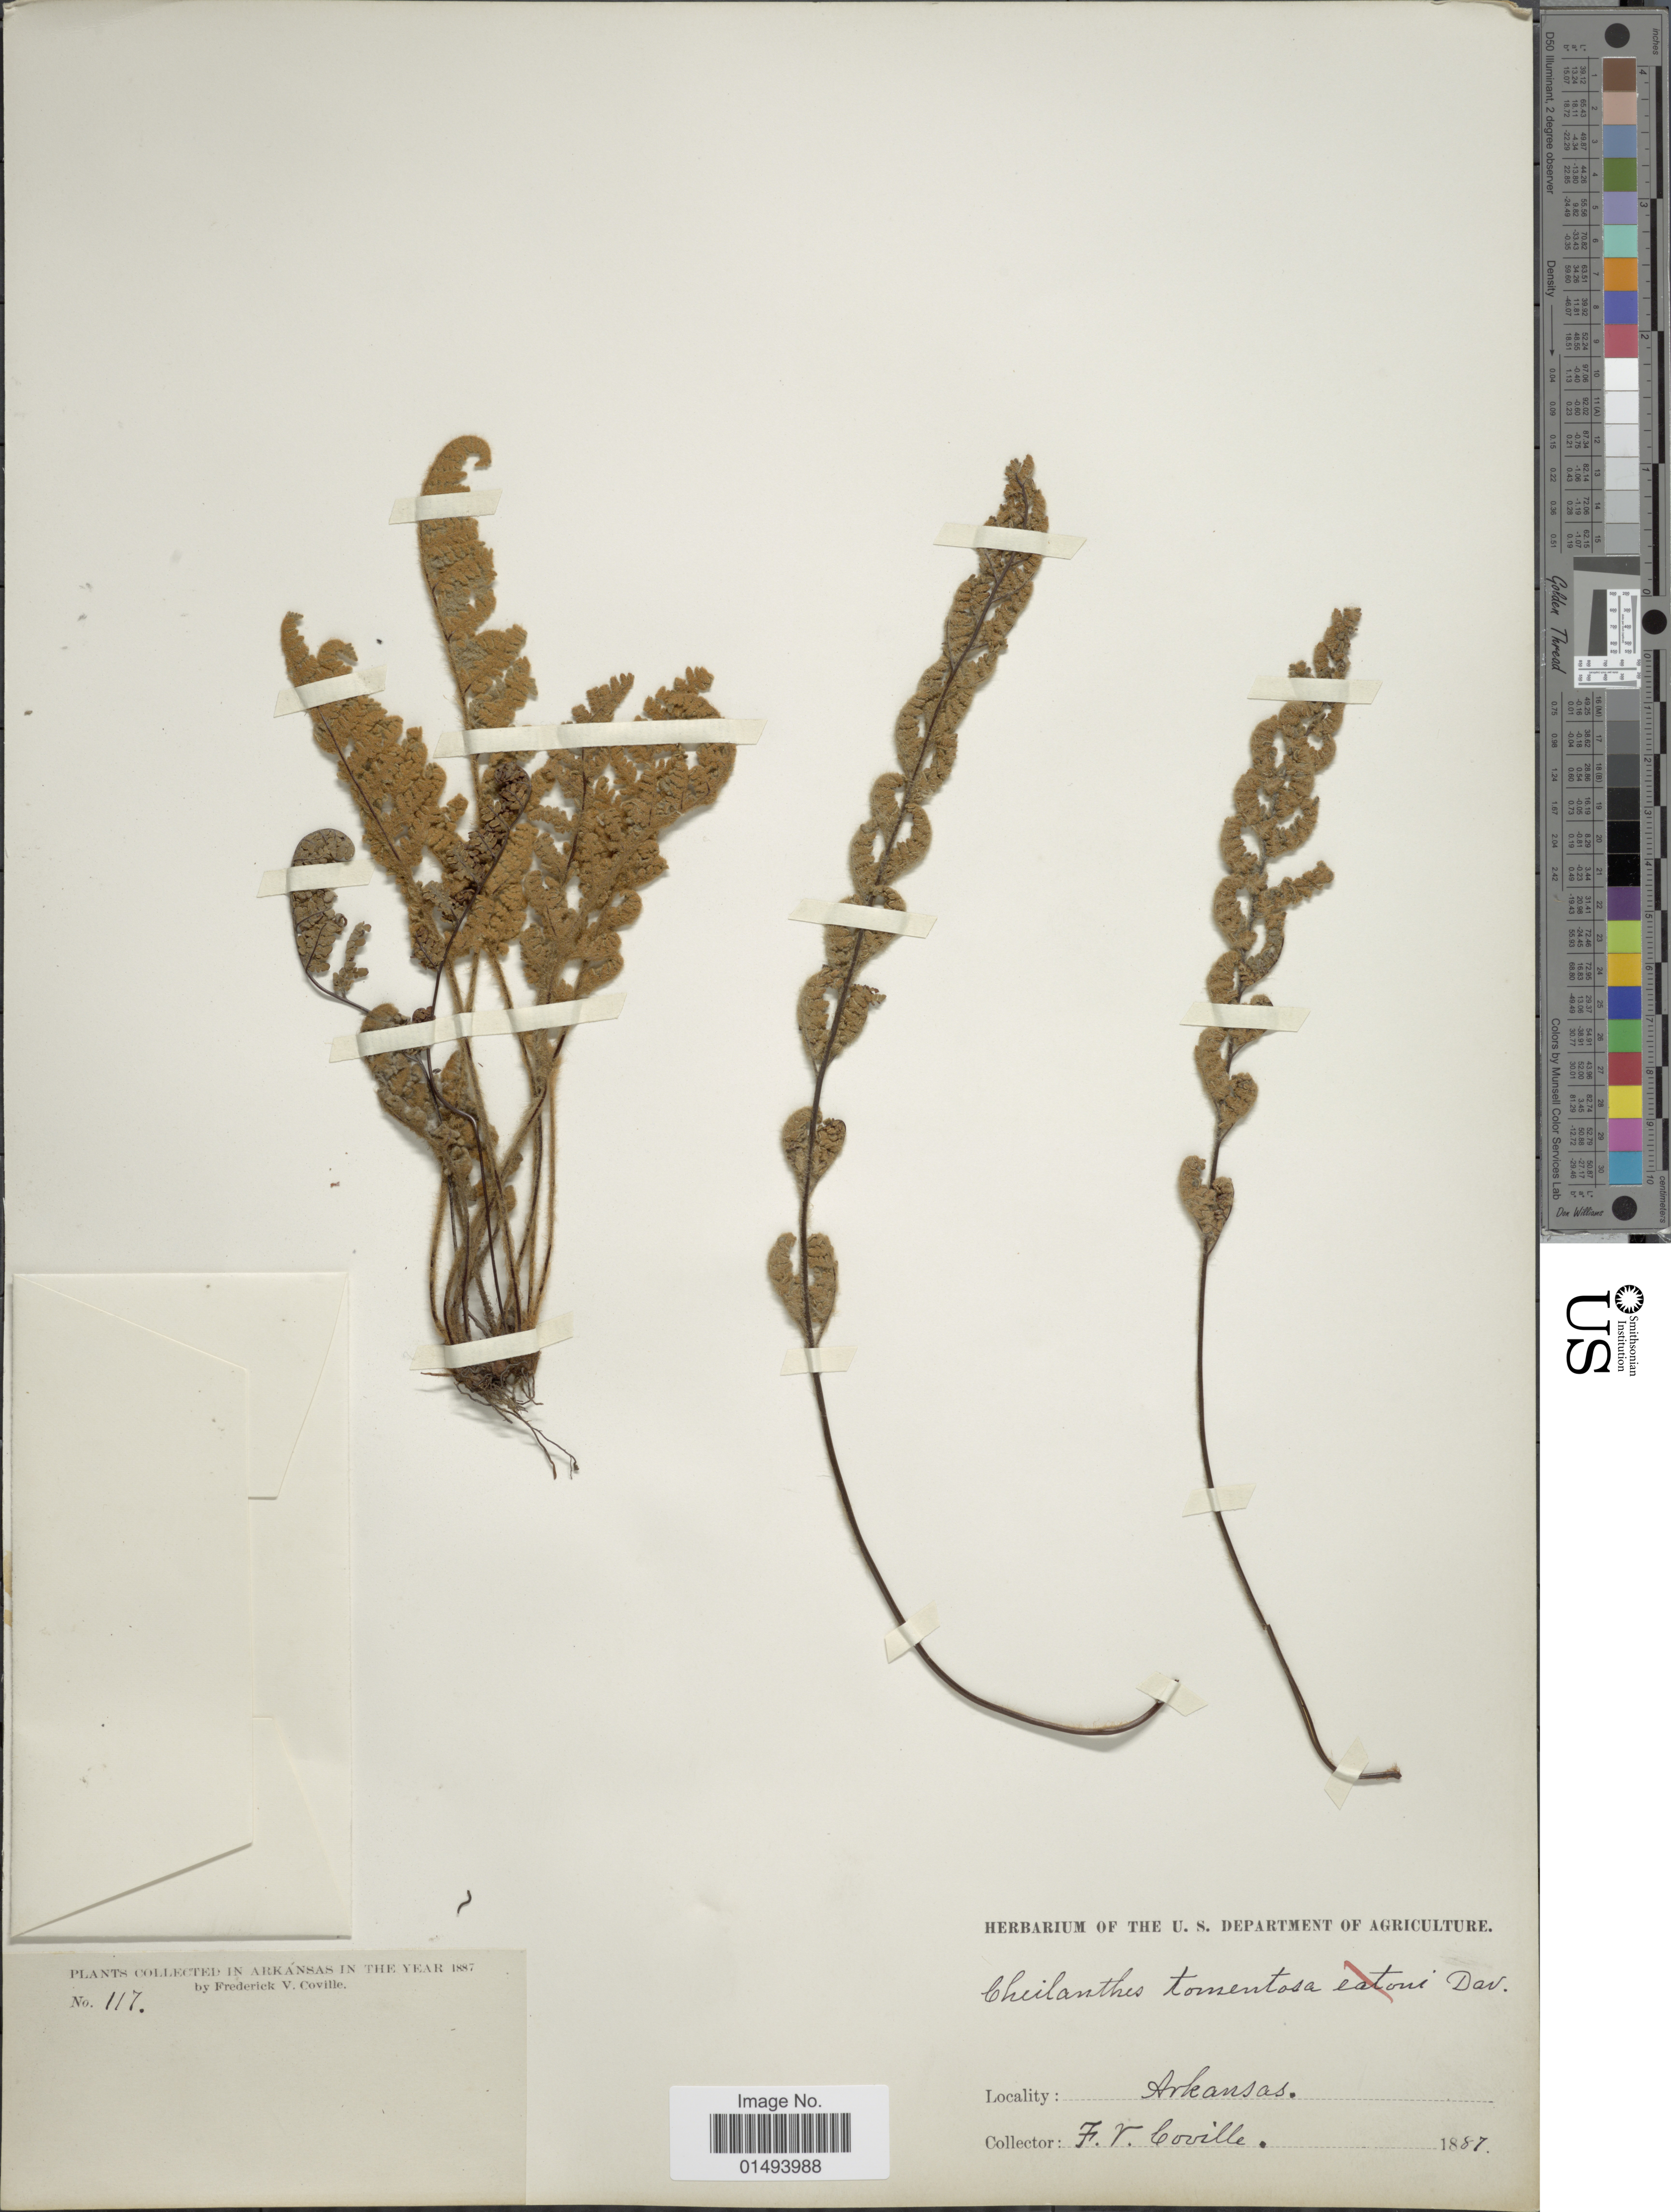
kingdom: Plantae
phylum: Tracheophyta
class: Polypodiopsida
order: Polypodiales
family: Pteridaceae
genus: Myriopteris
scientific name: Myriopteris tomentosa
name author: (Link) Fée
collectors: F. V. Coville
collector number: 117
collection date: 1887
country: United States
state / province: Arkansas